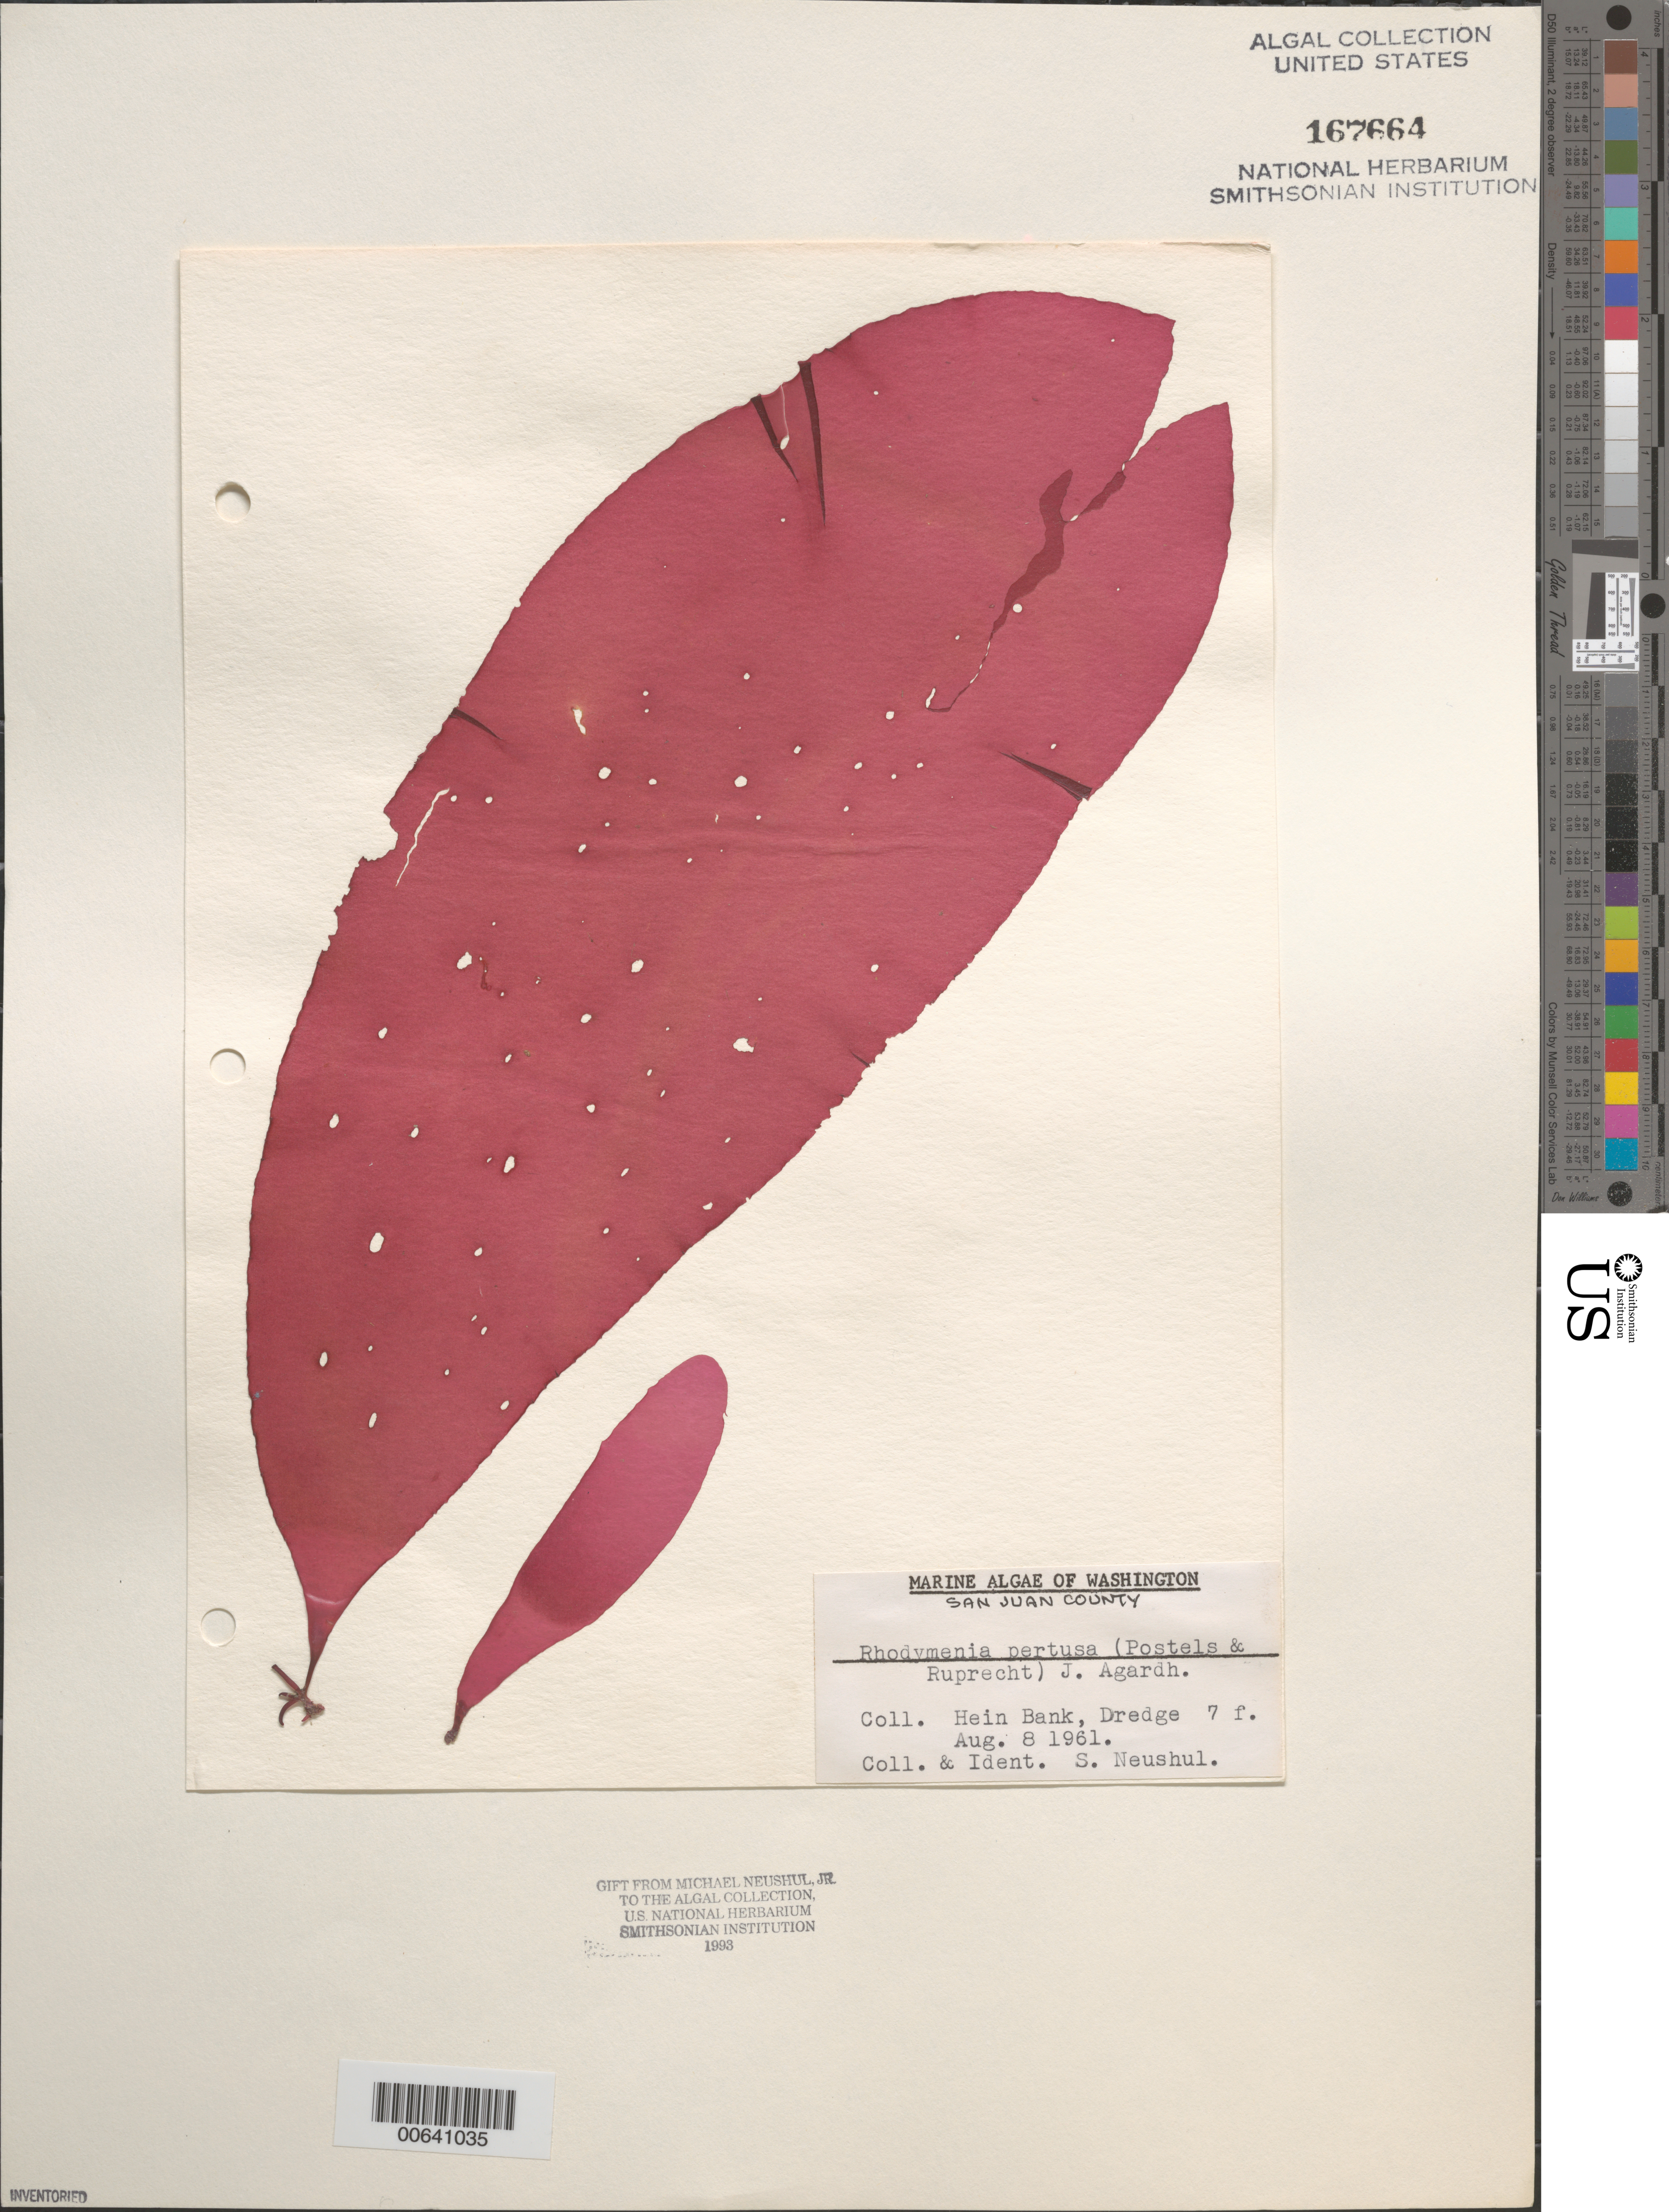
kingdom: Plantae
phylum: Rhodophyta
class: Florideophyceae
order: Rhodymeniales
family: Rhodymeniaceae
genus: Rhodymenia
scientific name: Rhodymenia pertusa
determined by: Neushul, S.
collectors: S. Neushul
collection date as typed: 08 Aug 1961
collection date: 1961-08-08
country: United States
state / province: Washington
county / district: San Juan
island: San Juan Island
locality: Hein Bank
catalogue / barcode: US 167664